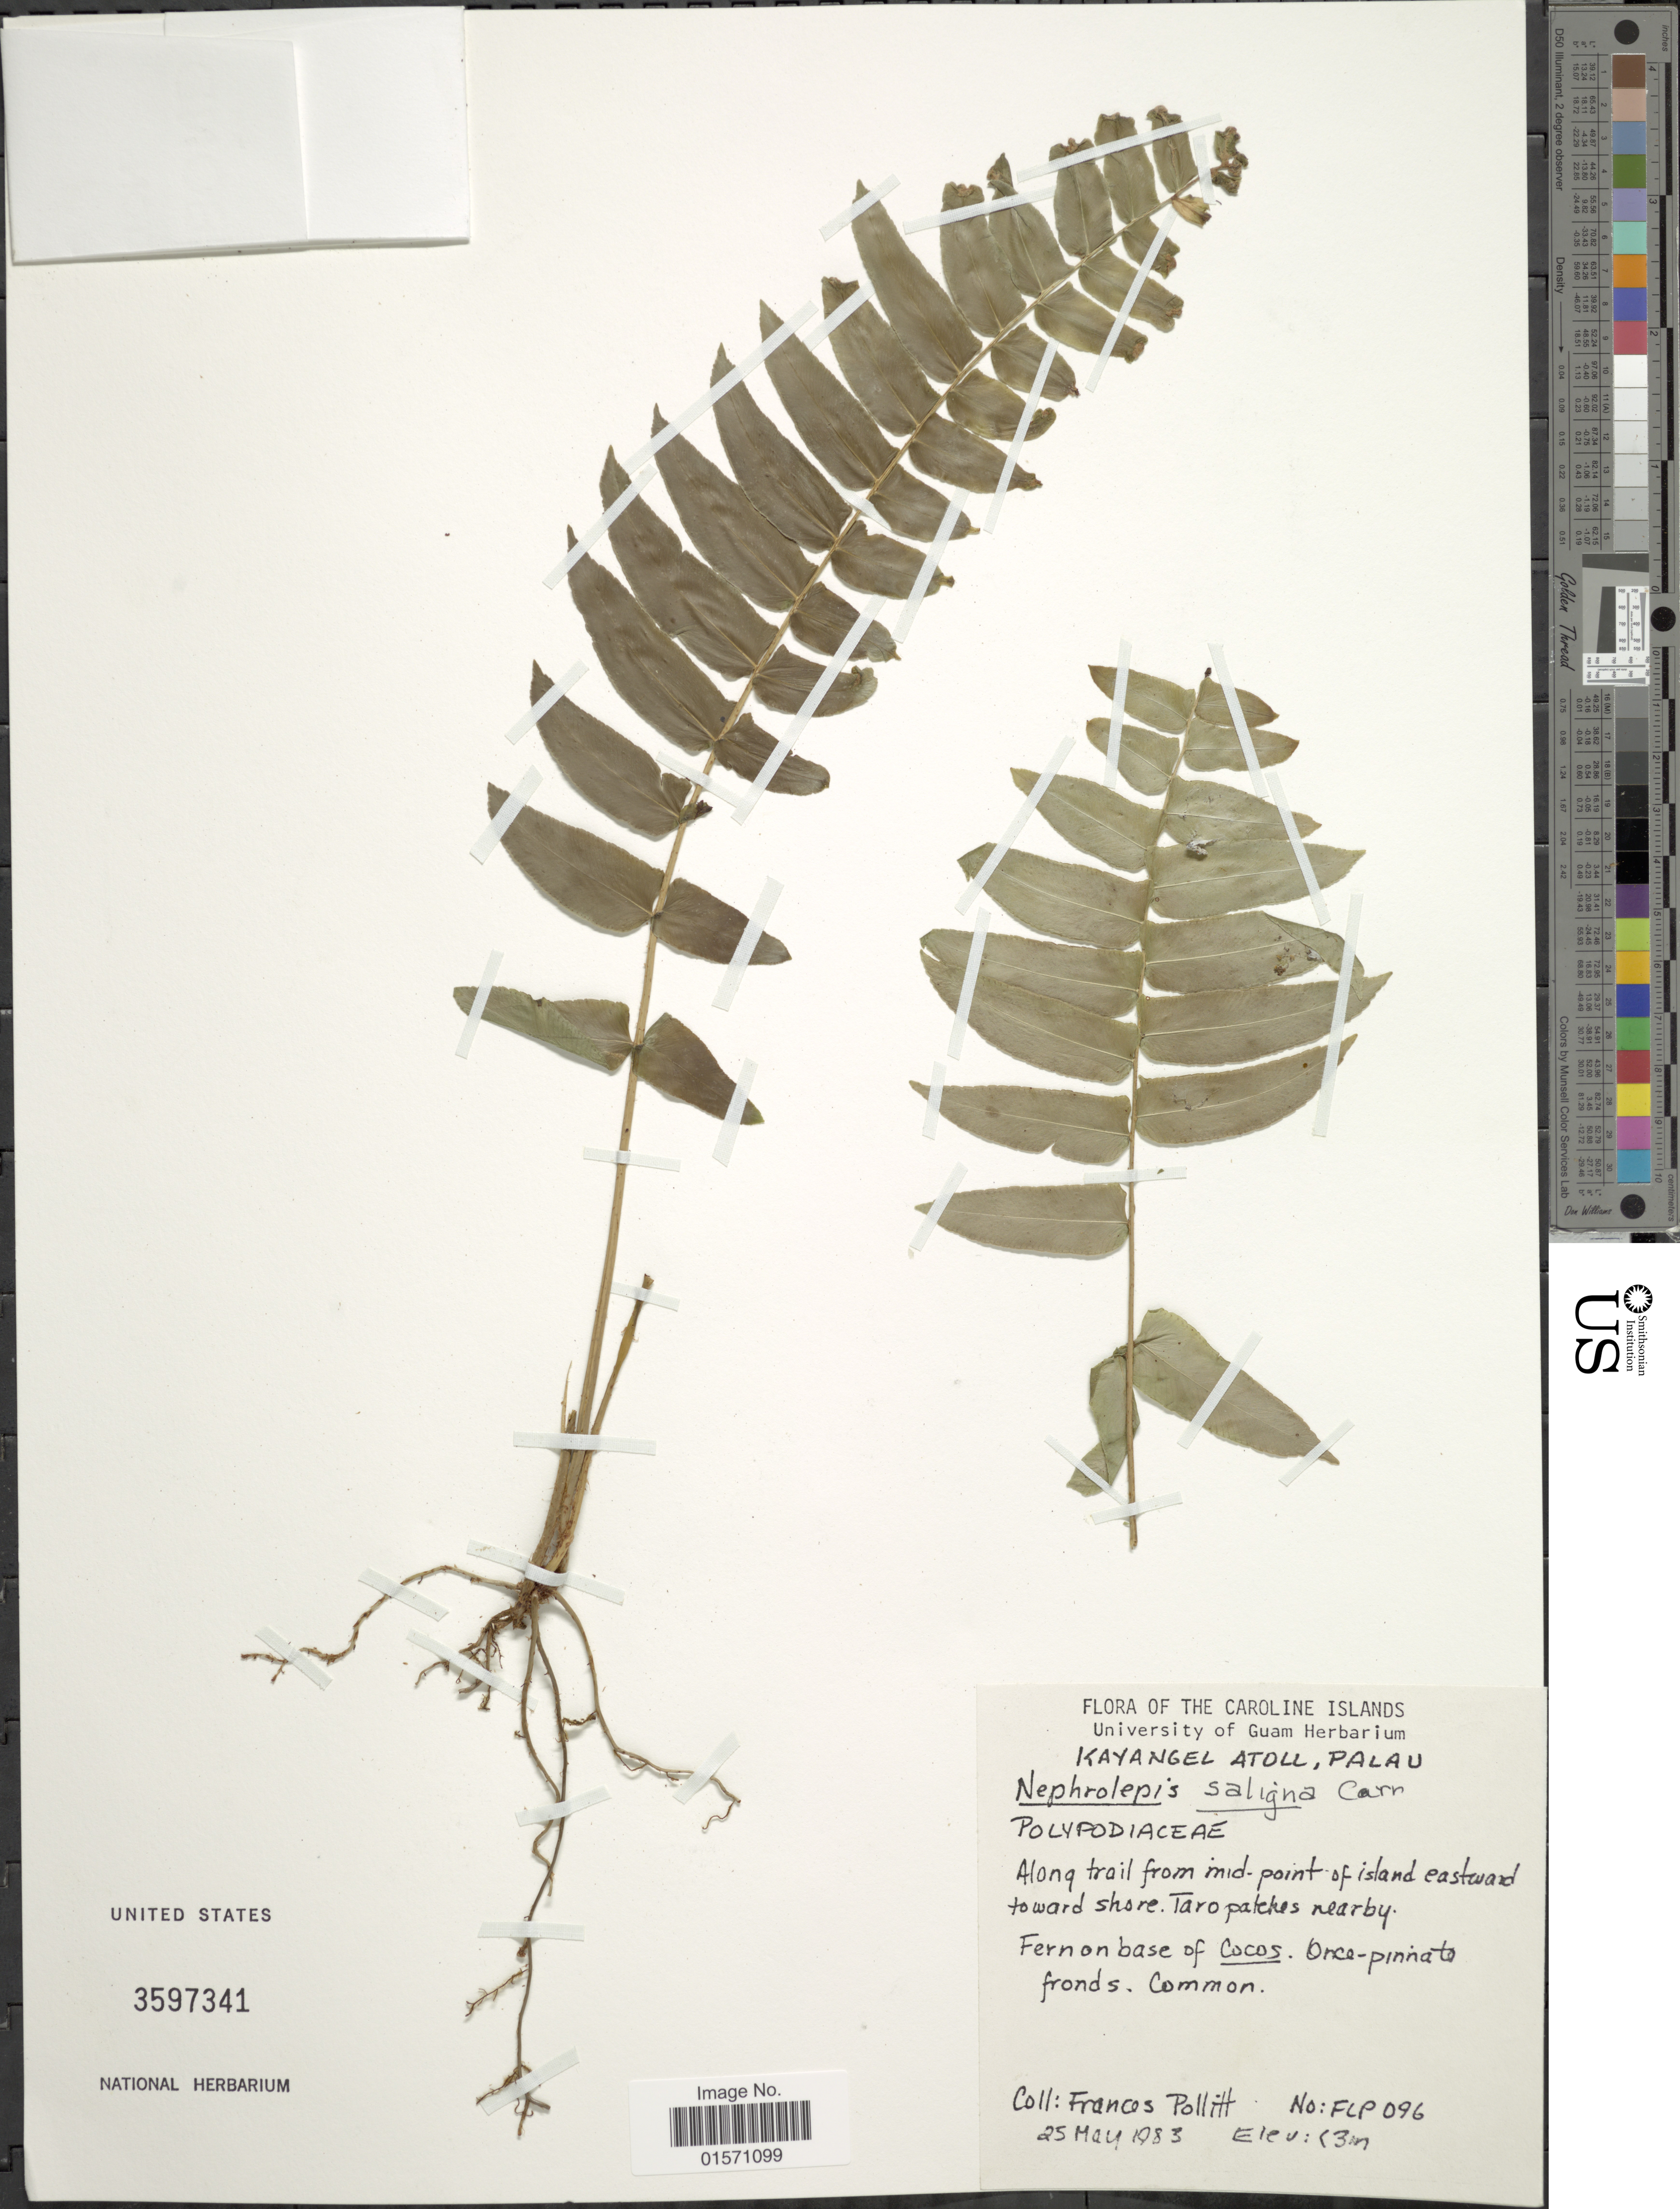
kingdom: Plantae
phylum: Tracheophyta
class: Polypodiopsida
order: Polypodiales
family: Nephrolepidaceae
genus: Nephrolepis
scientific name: Nephrolepis saligna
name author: Cav.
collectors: F. Pollitt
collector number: FLP096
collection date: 1983-05-25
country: Palau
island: Ngcheangel [Kayangel] Atoll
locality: Kayangel Atoll, Palau. Along trail from mid-point of island eastward toward shore [interpreted]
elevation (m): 0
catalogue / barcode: US 3597341